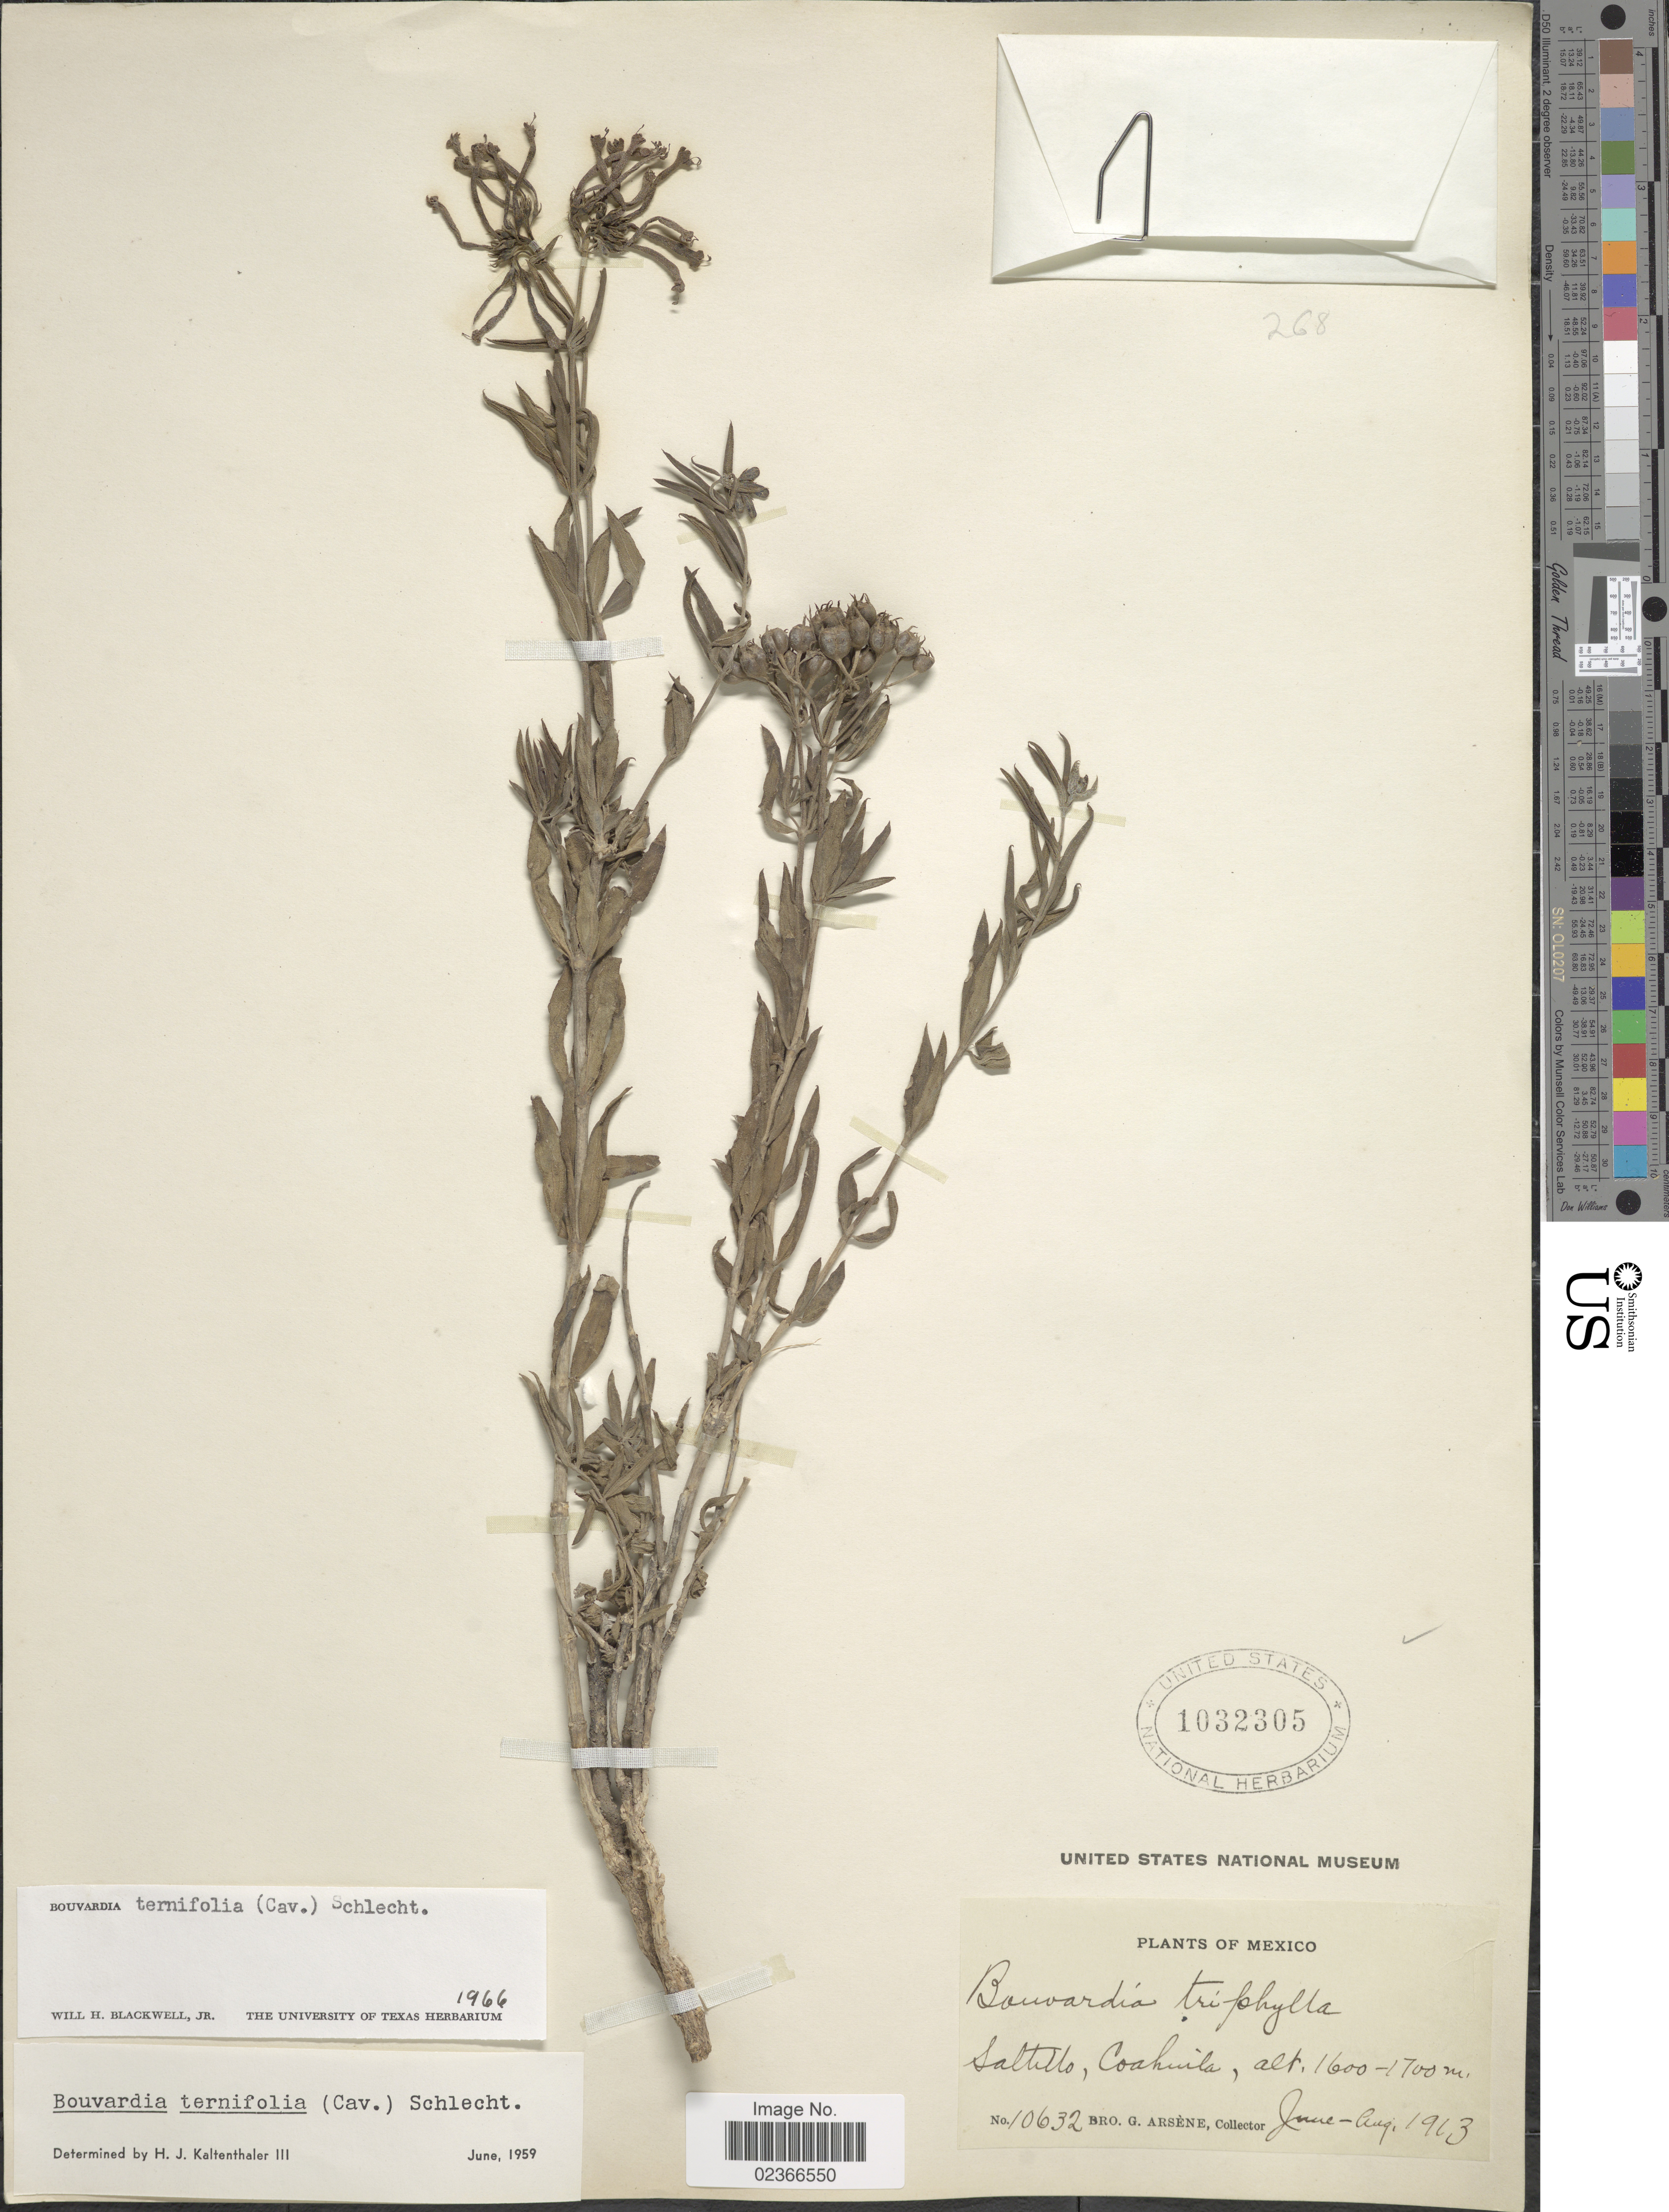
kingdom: Plantae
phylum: Tracheophyta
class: Magnoliopsida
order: Gentianales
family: Rubiaceae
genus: Bouvardia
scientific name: Bouvardia ternifolia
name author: (Cav.) Schltdl.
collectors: Bro. G. Arsène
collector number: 10632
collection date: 1913-06/1913-08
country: Mexico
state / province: Coahuila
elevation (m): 1600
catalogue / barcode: US 1032305